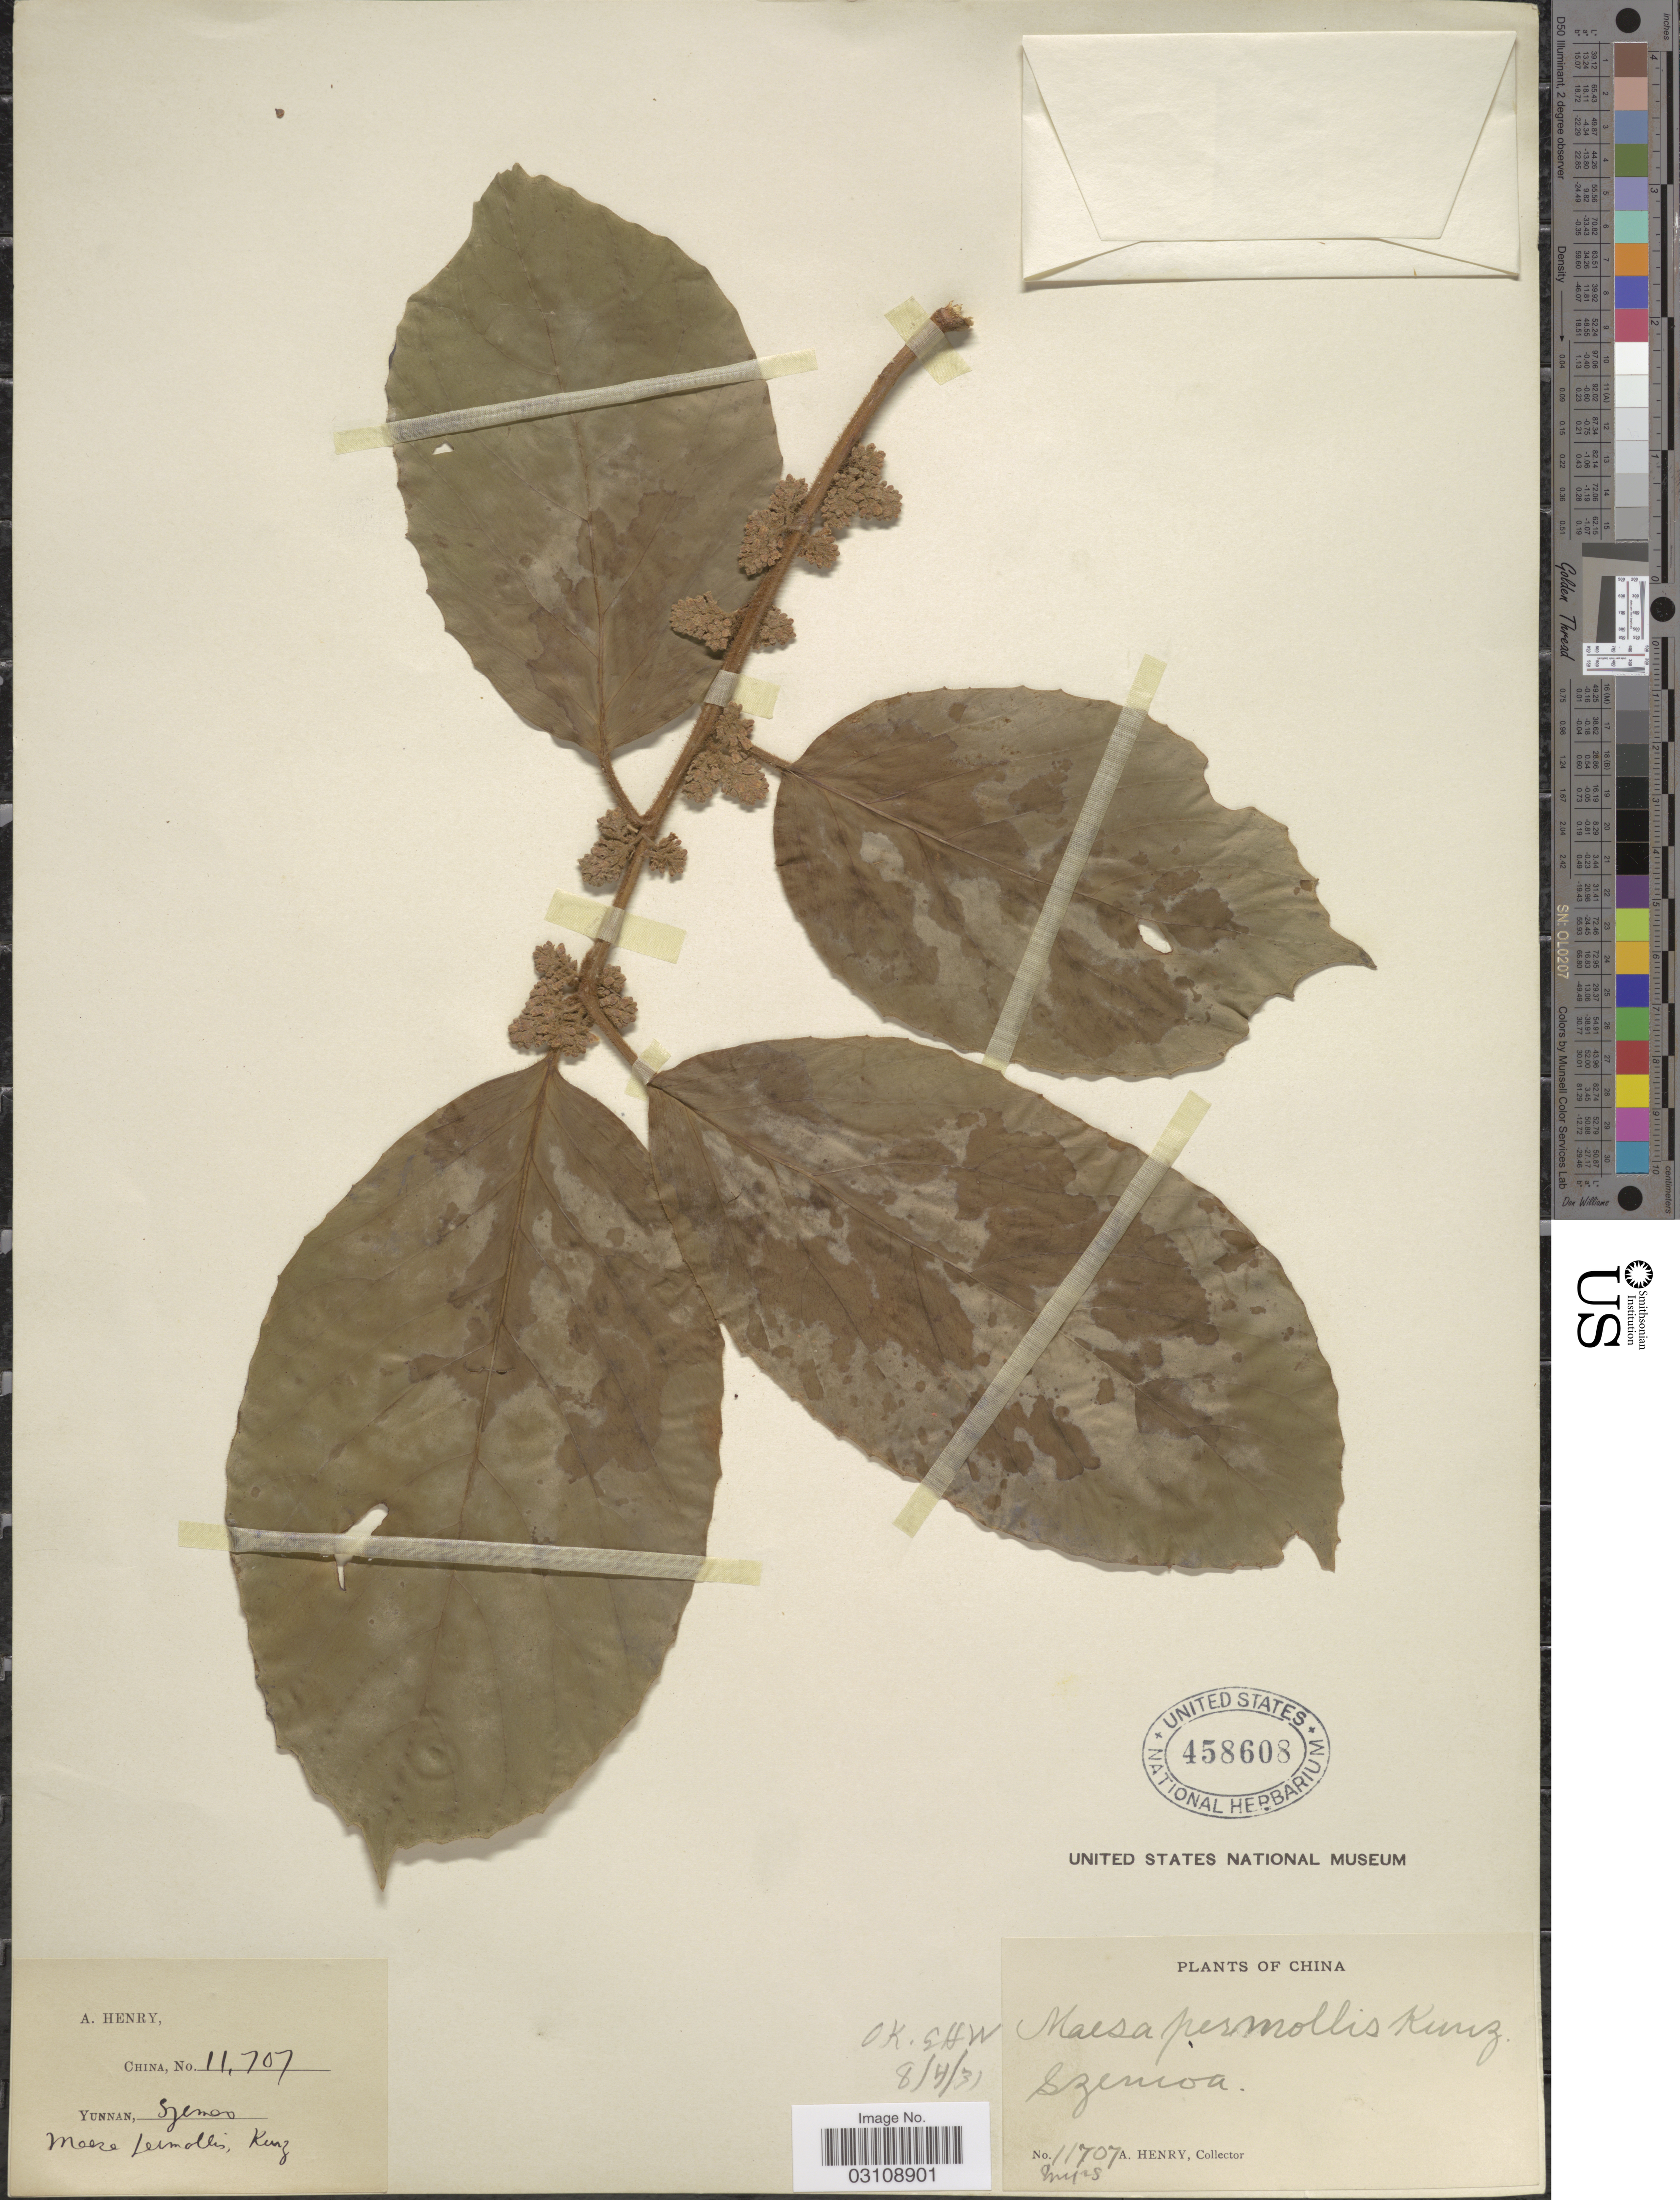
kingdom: Plantae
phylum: Tracheophyta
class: Magnoliopsida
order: Ericales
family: Primulaceae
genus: Maesa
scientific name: Maesa sp.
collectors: A. Henry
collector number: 11707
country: China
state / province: Yunnan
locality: Szemoa.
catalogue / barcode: US 458608